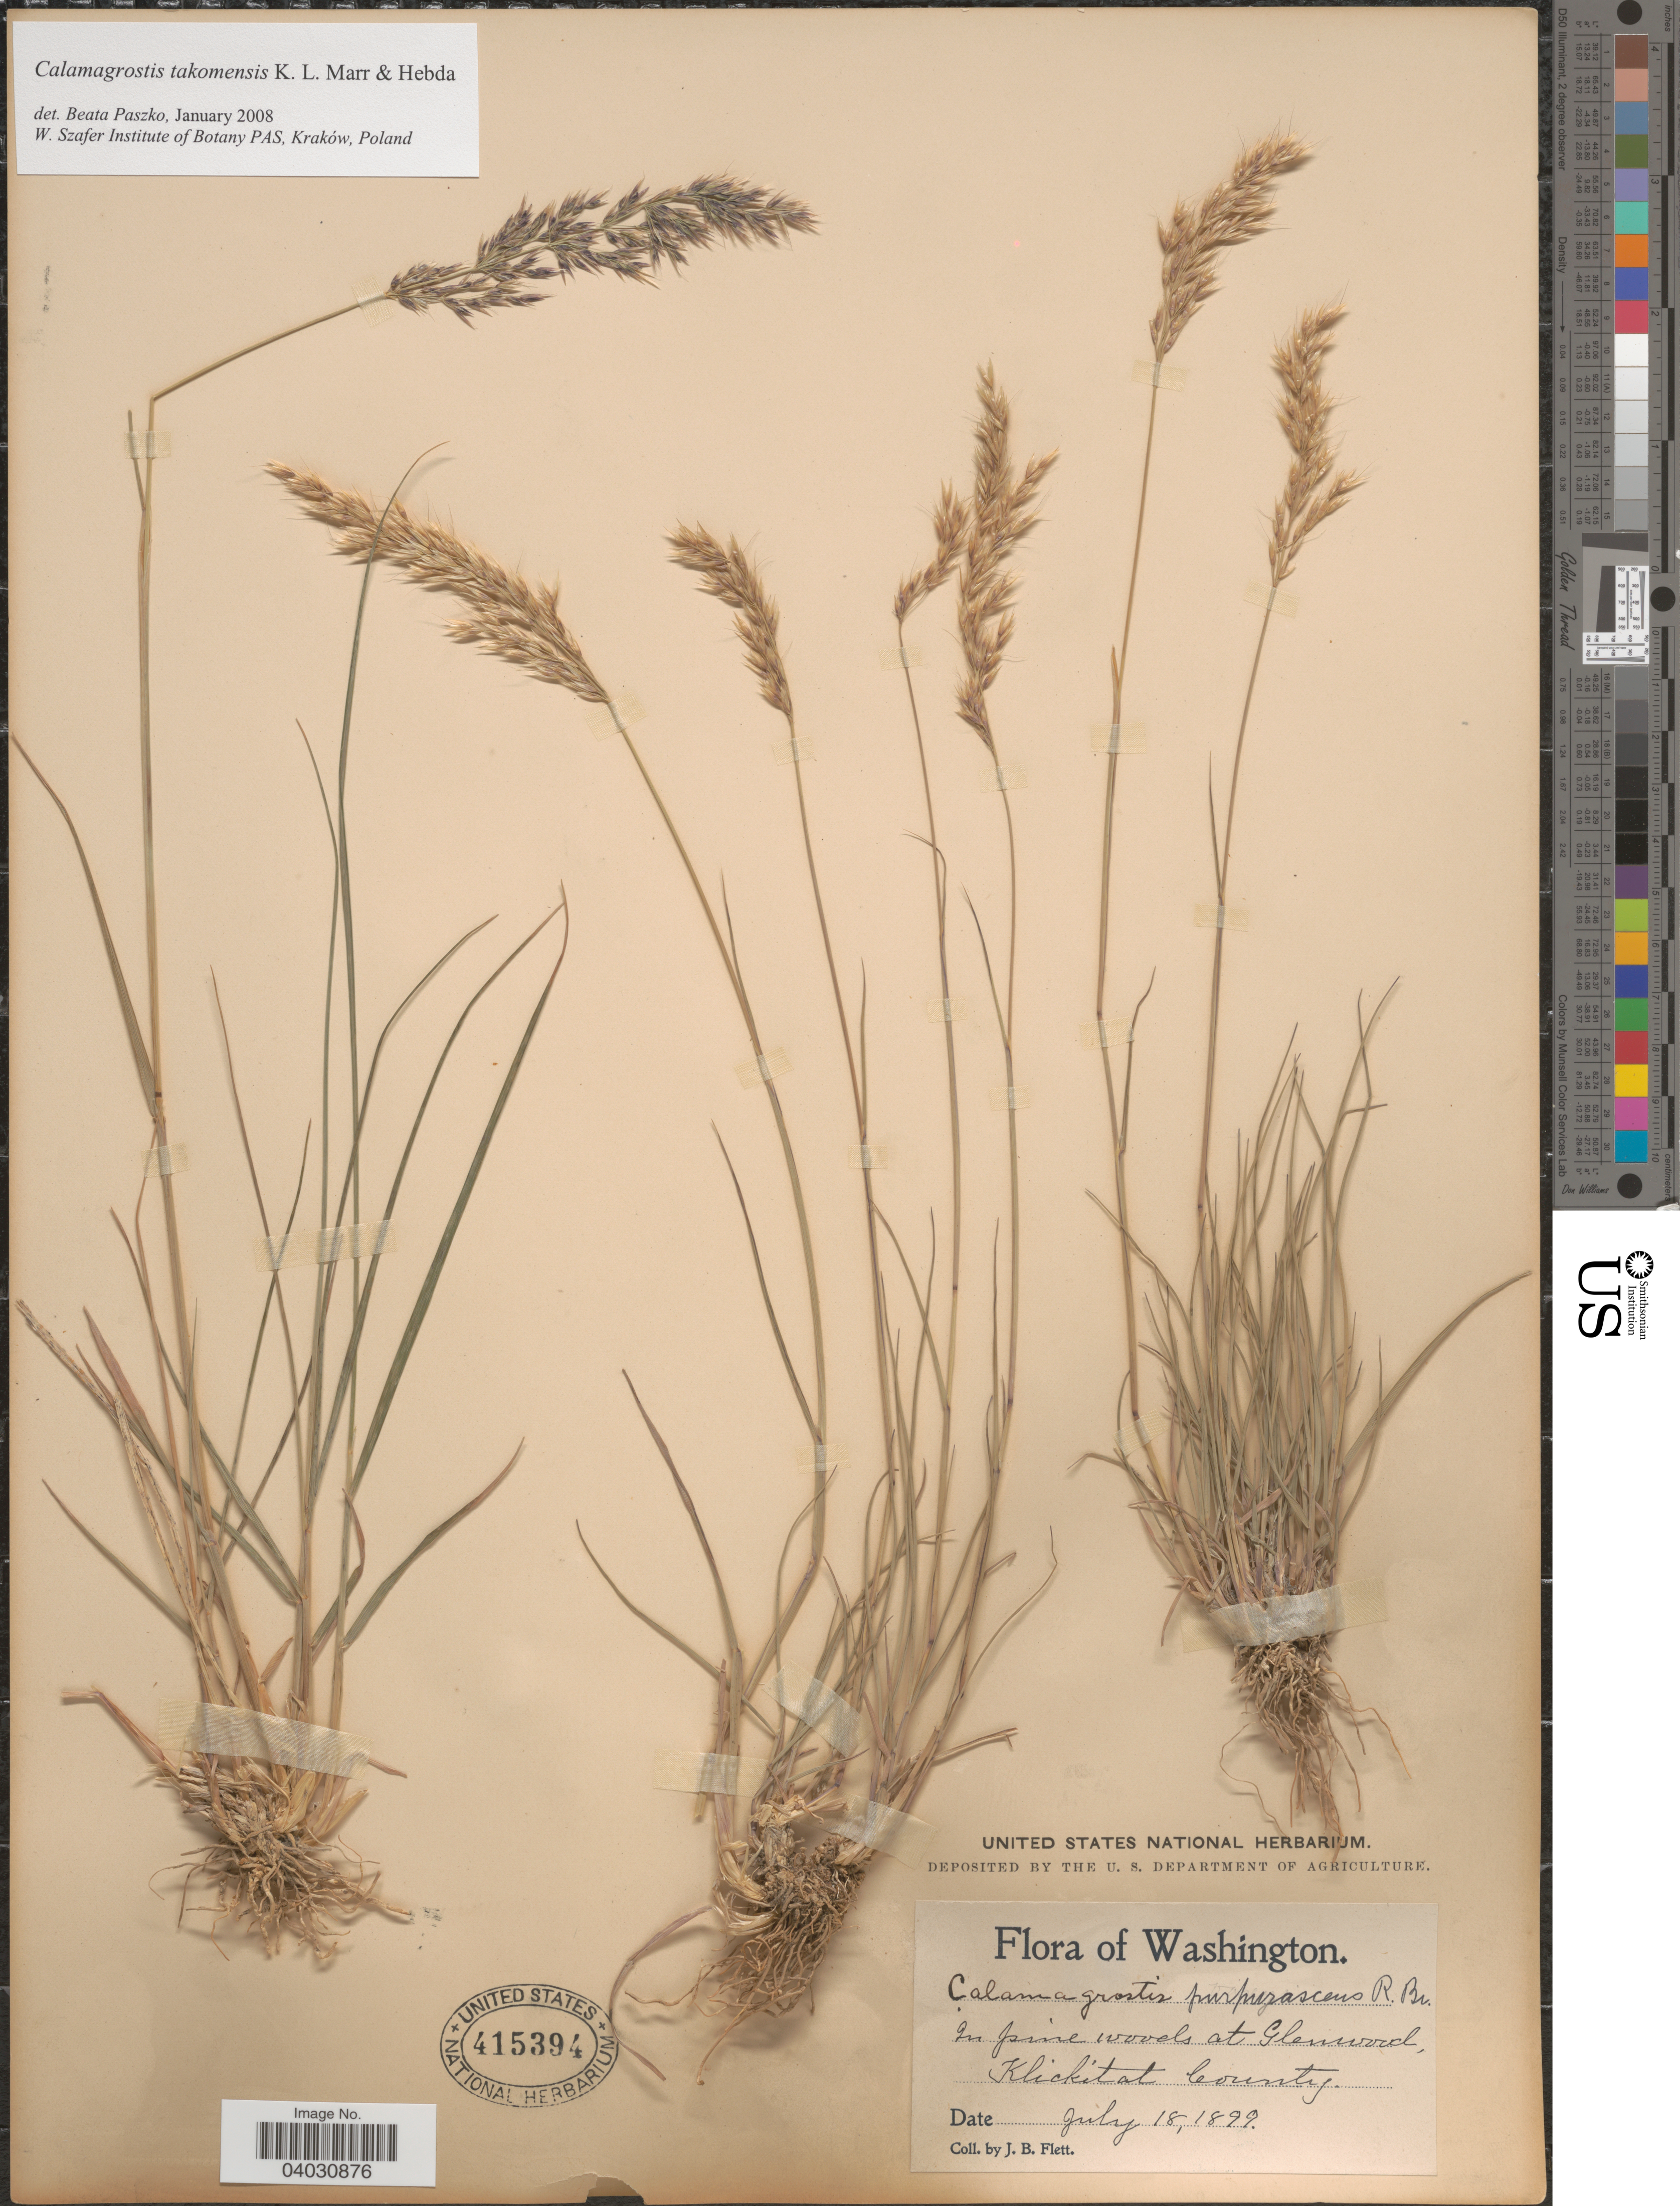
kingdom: Plantae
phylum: Tracheophyta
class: Liliopsida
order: Poales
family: Poaceae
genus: Calamagrostis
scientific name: Calamagrostis tacomensis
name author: K. Marr & Hebda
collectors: J. Flett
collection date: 1899-07-18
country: United States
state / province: Washington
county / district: Klickitat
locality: In pine woods at Glenwood, Klickitat County.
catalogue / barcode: US 415394